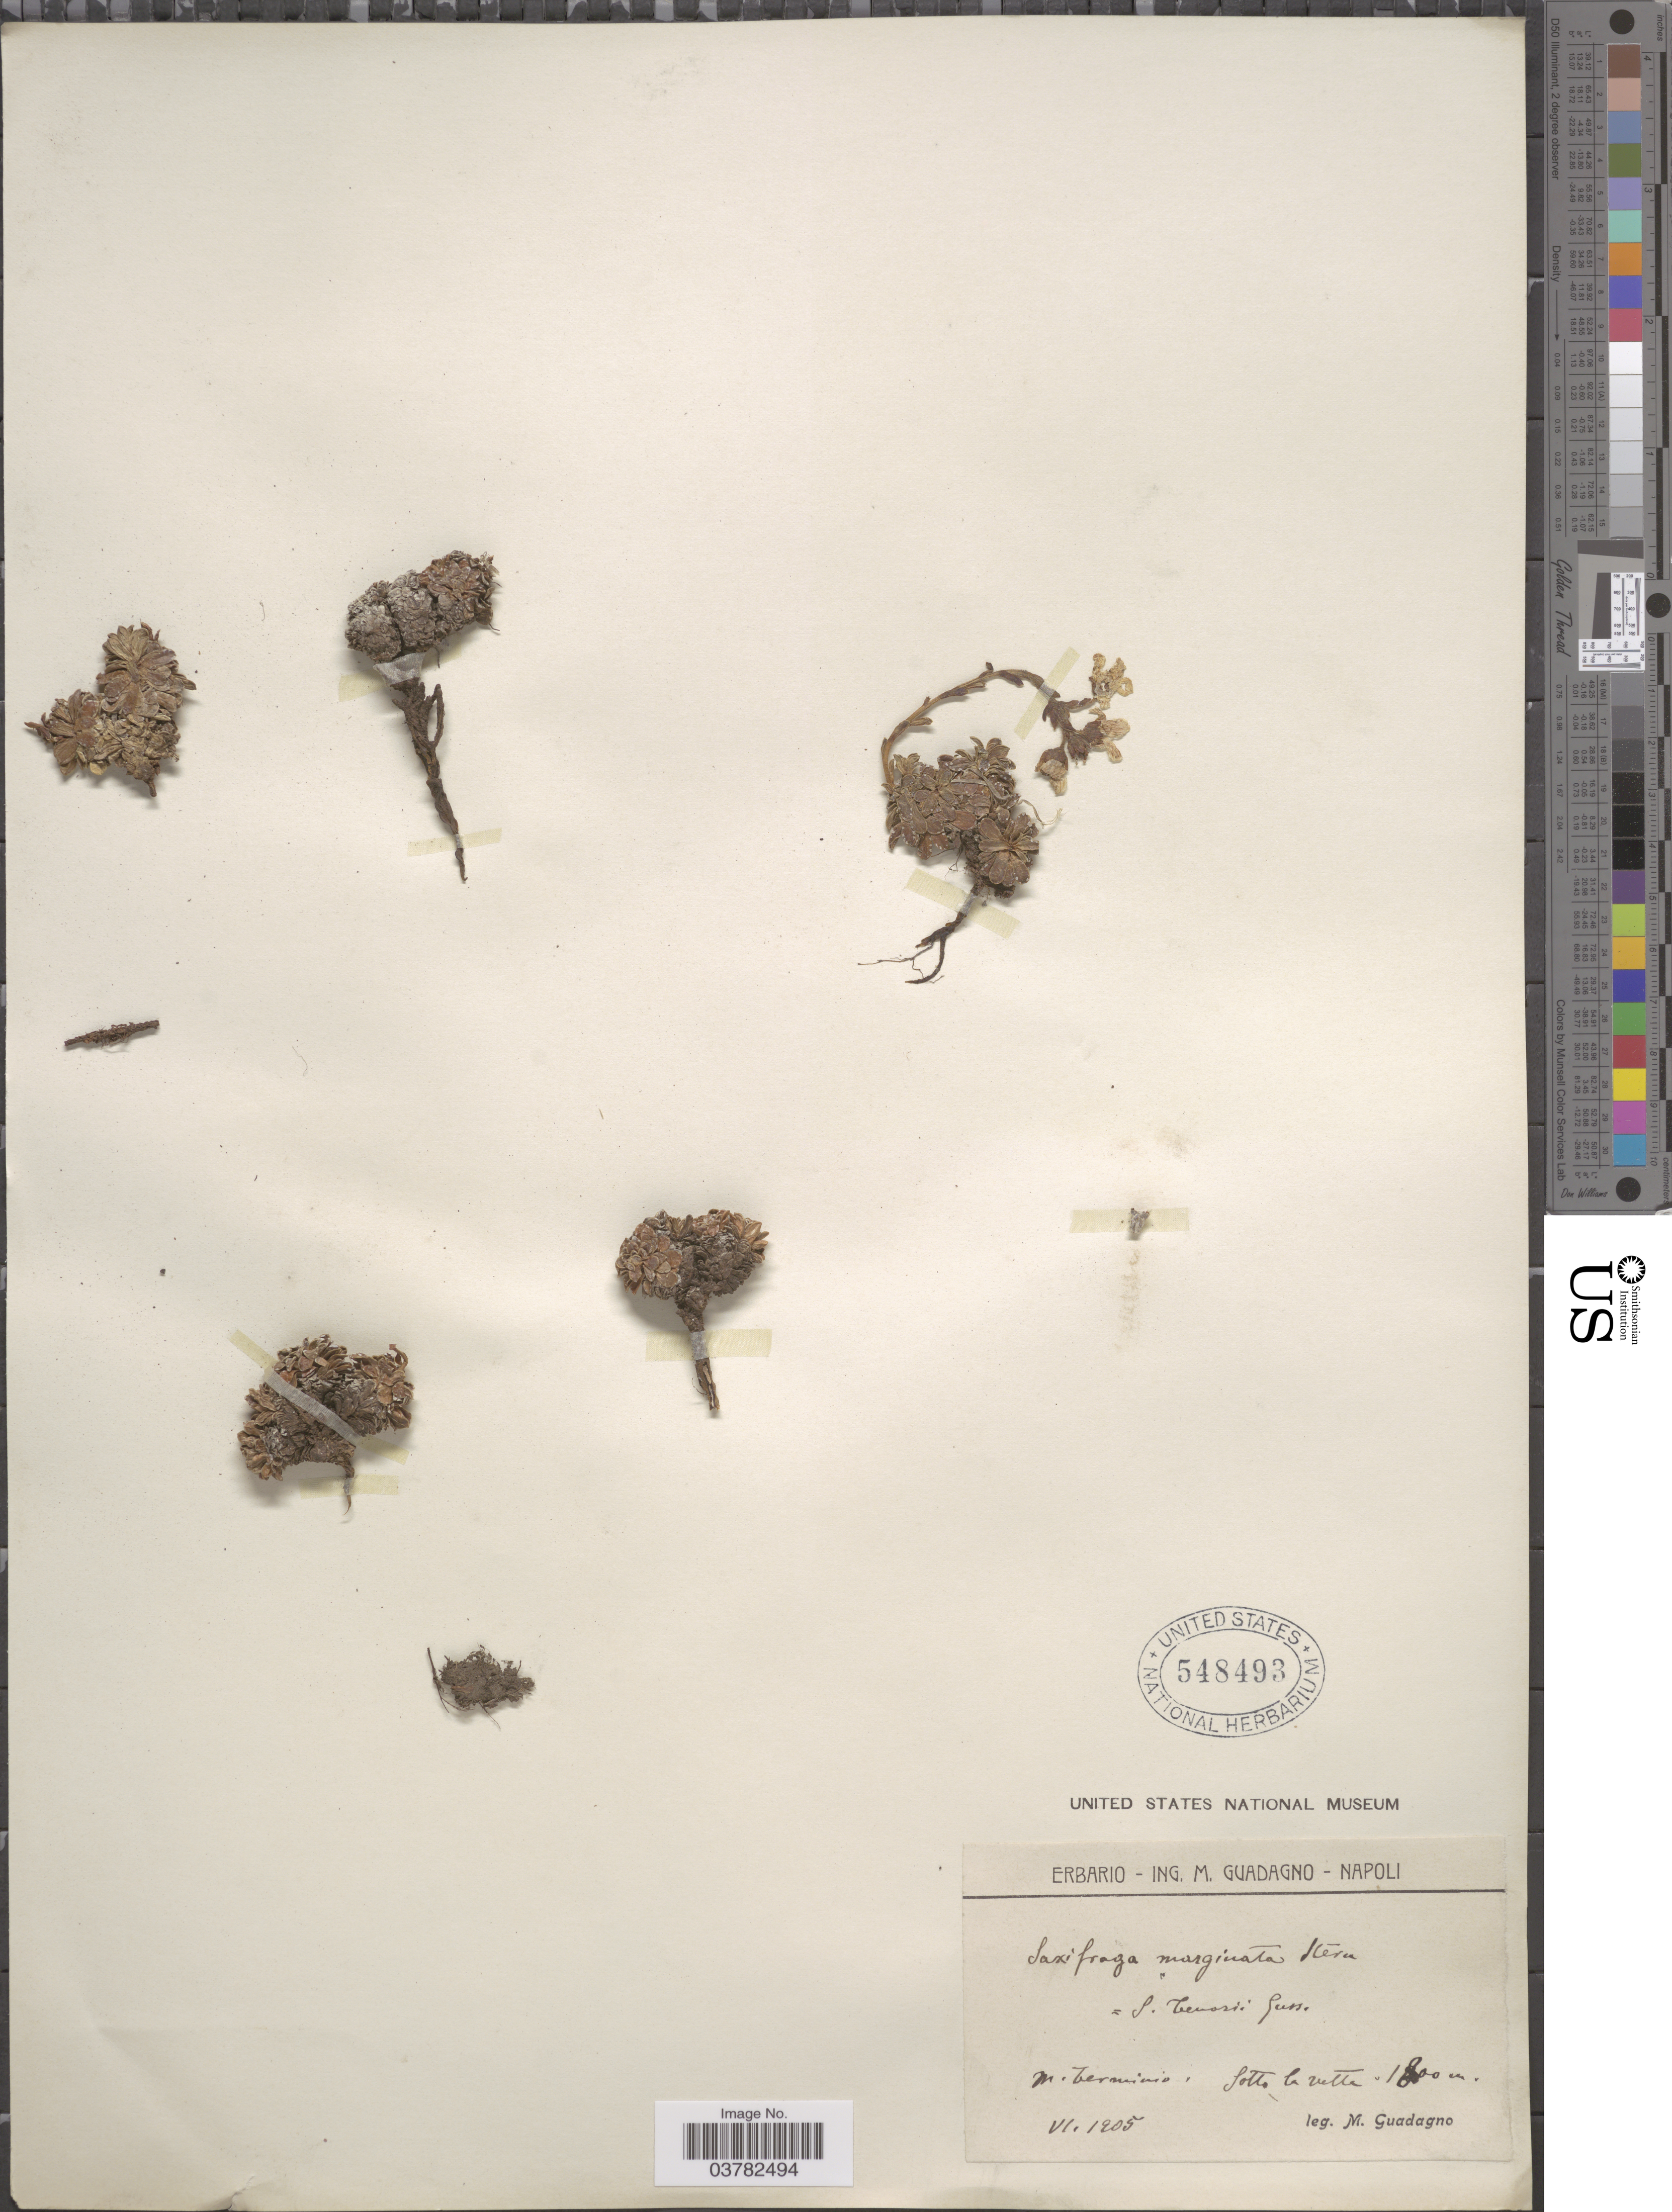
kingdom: Plantae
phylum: Tracheophyta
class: Magnoliopsida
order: Saxifragales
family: Saxifragaceae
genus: Saxifraga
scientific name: Saxifraga marginata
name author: Sternb.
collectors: M. Guadagno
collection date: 1905-06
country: Italy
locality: M. Terminio - Sotto la vetta.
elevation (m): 1800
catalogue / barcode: US 548493